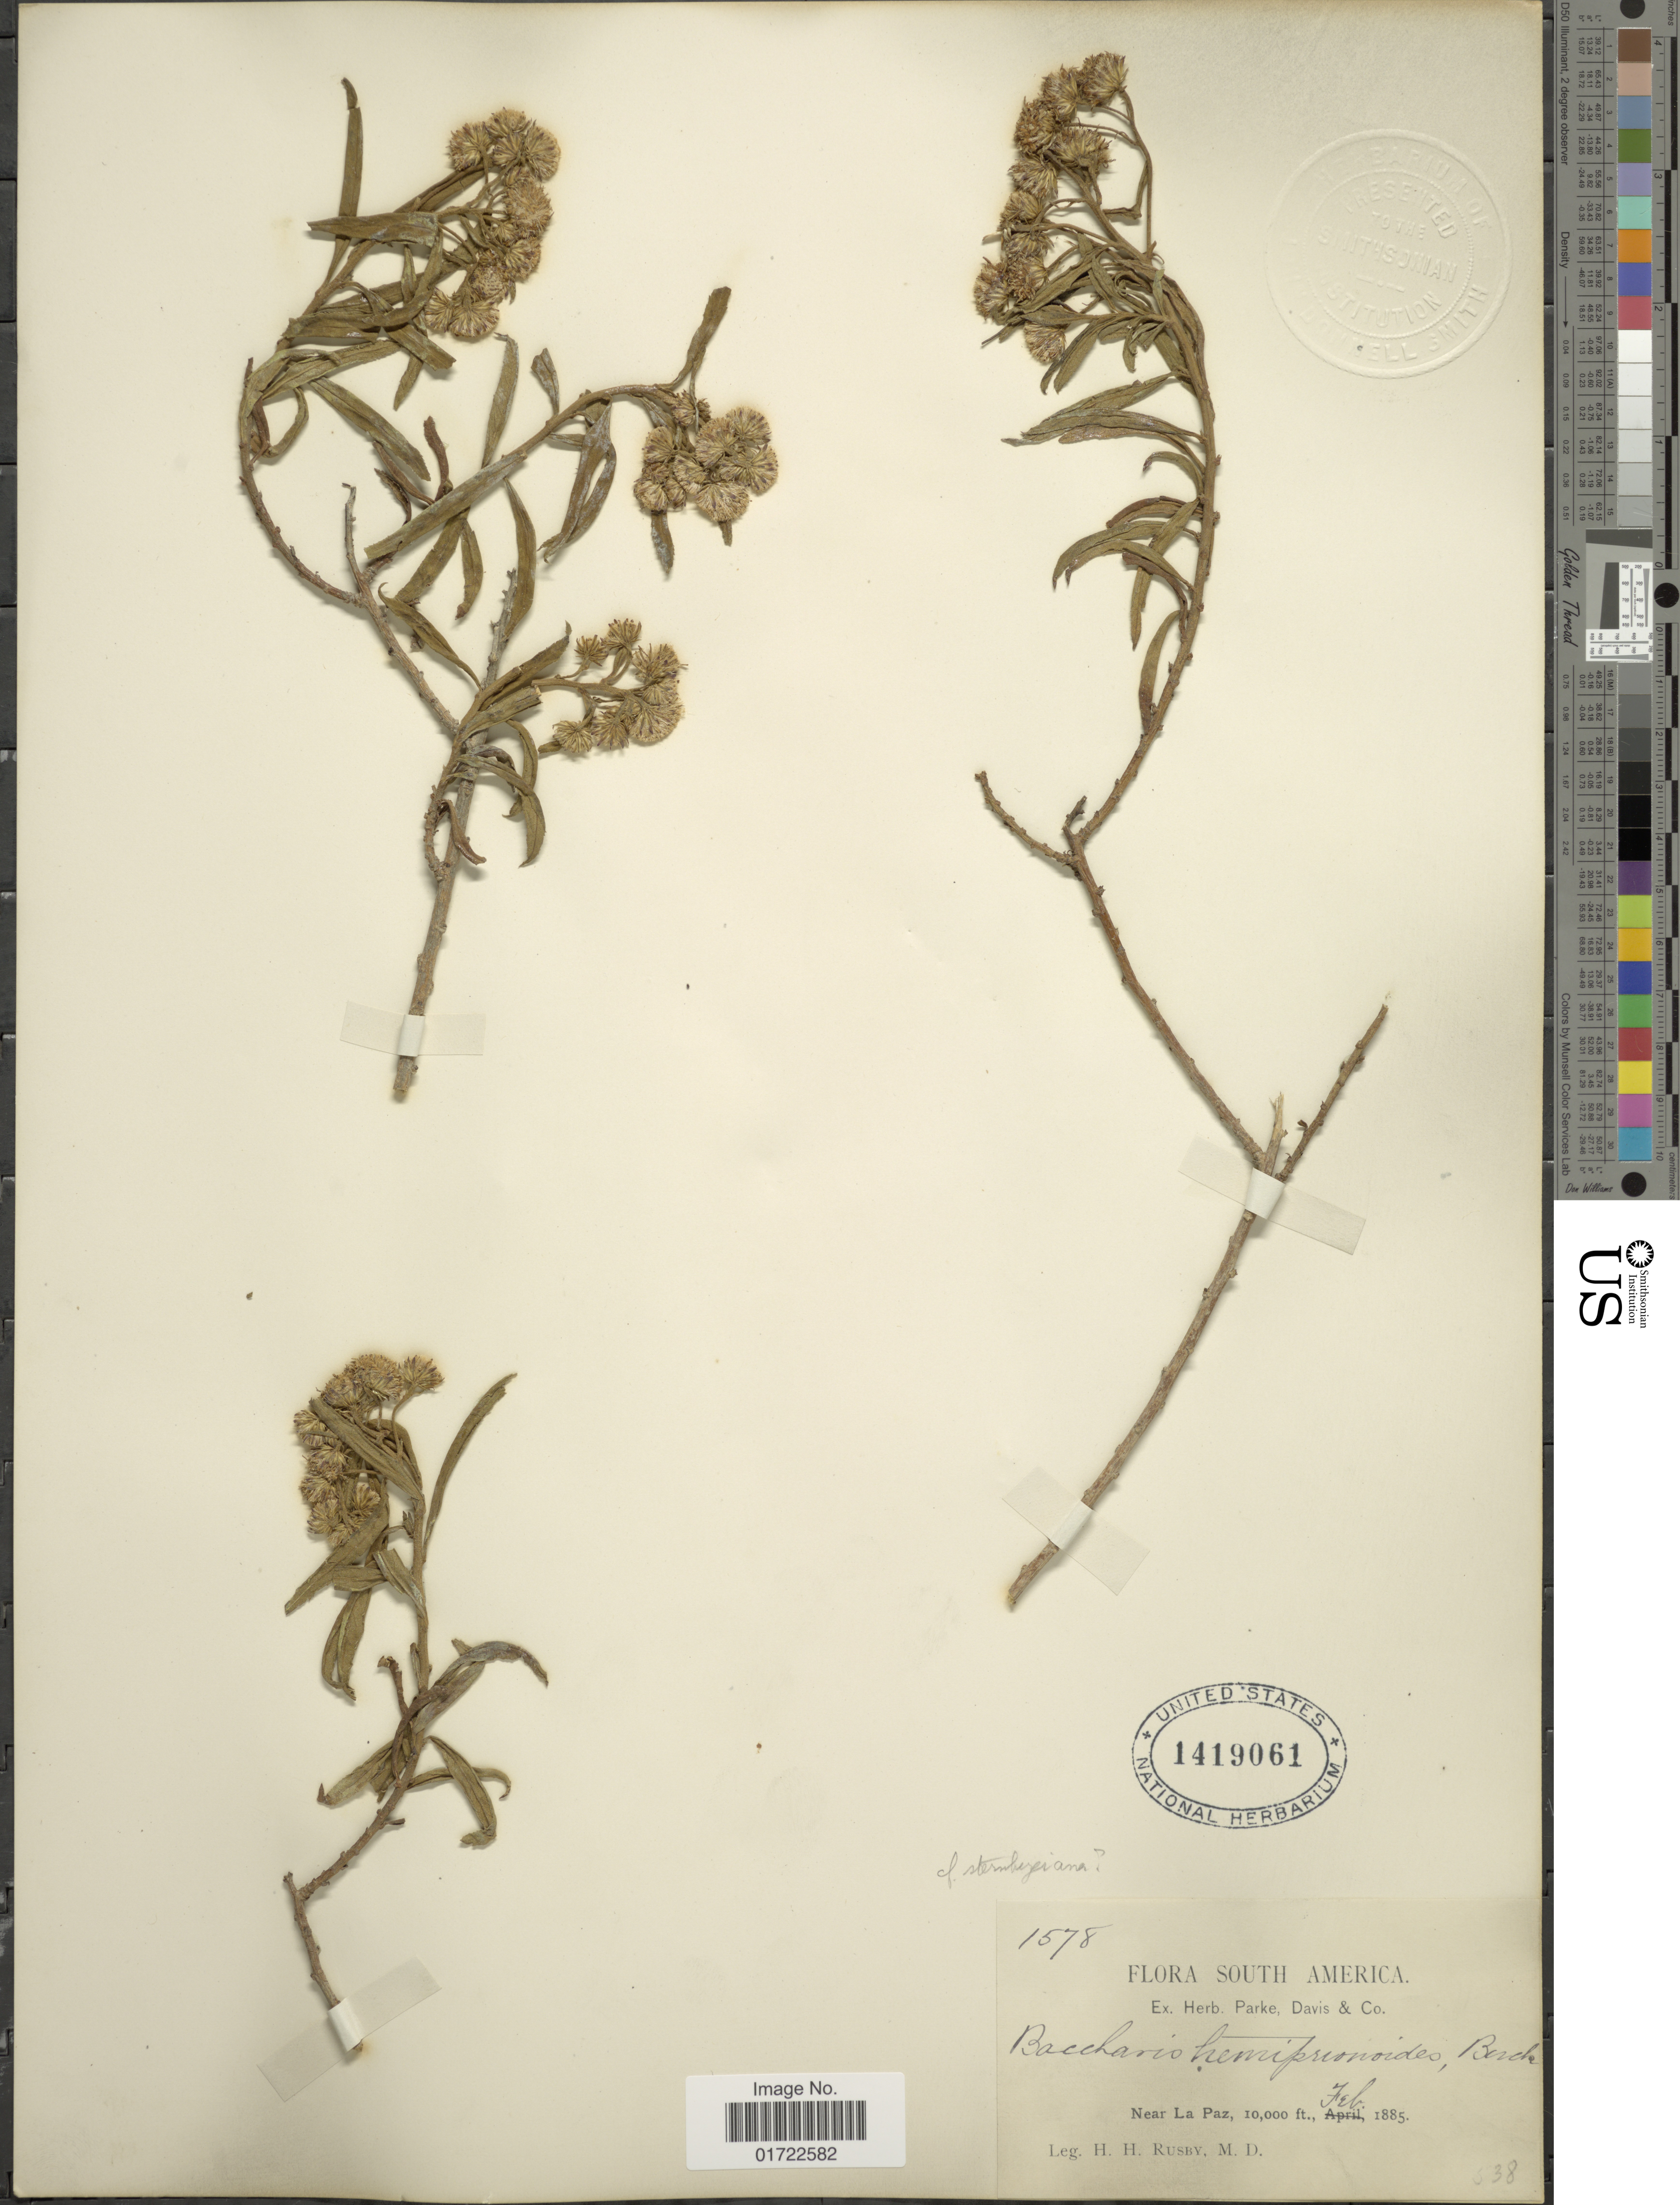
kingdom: Plantae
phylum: Tracheophyta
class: Magnoliopsida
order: Asterales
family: Asteraceae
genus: Baccharis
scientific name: Baccharis hemiprionodes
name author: H. Buek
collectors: H. H. Rusby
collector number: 1578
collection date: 1885-02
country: Bolivia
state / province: La Paz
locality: Near La Paz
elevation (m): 3048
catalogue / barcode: US 1419061